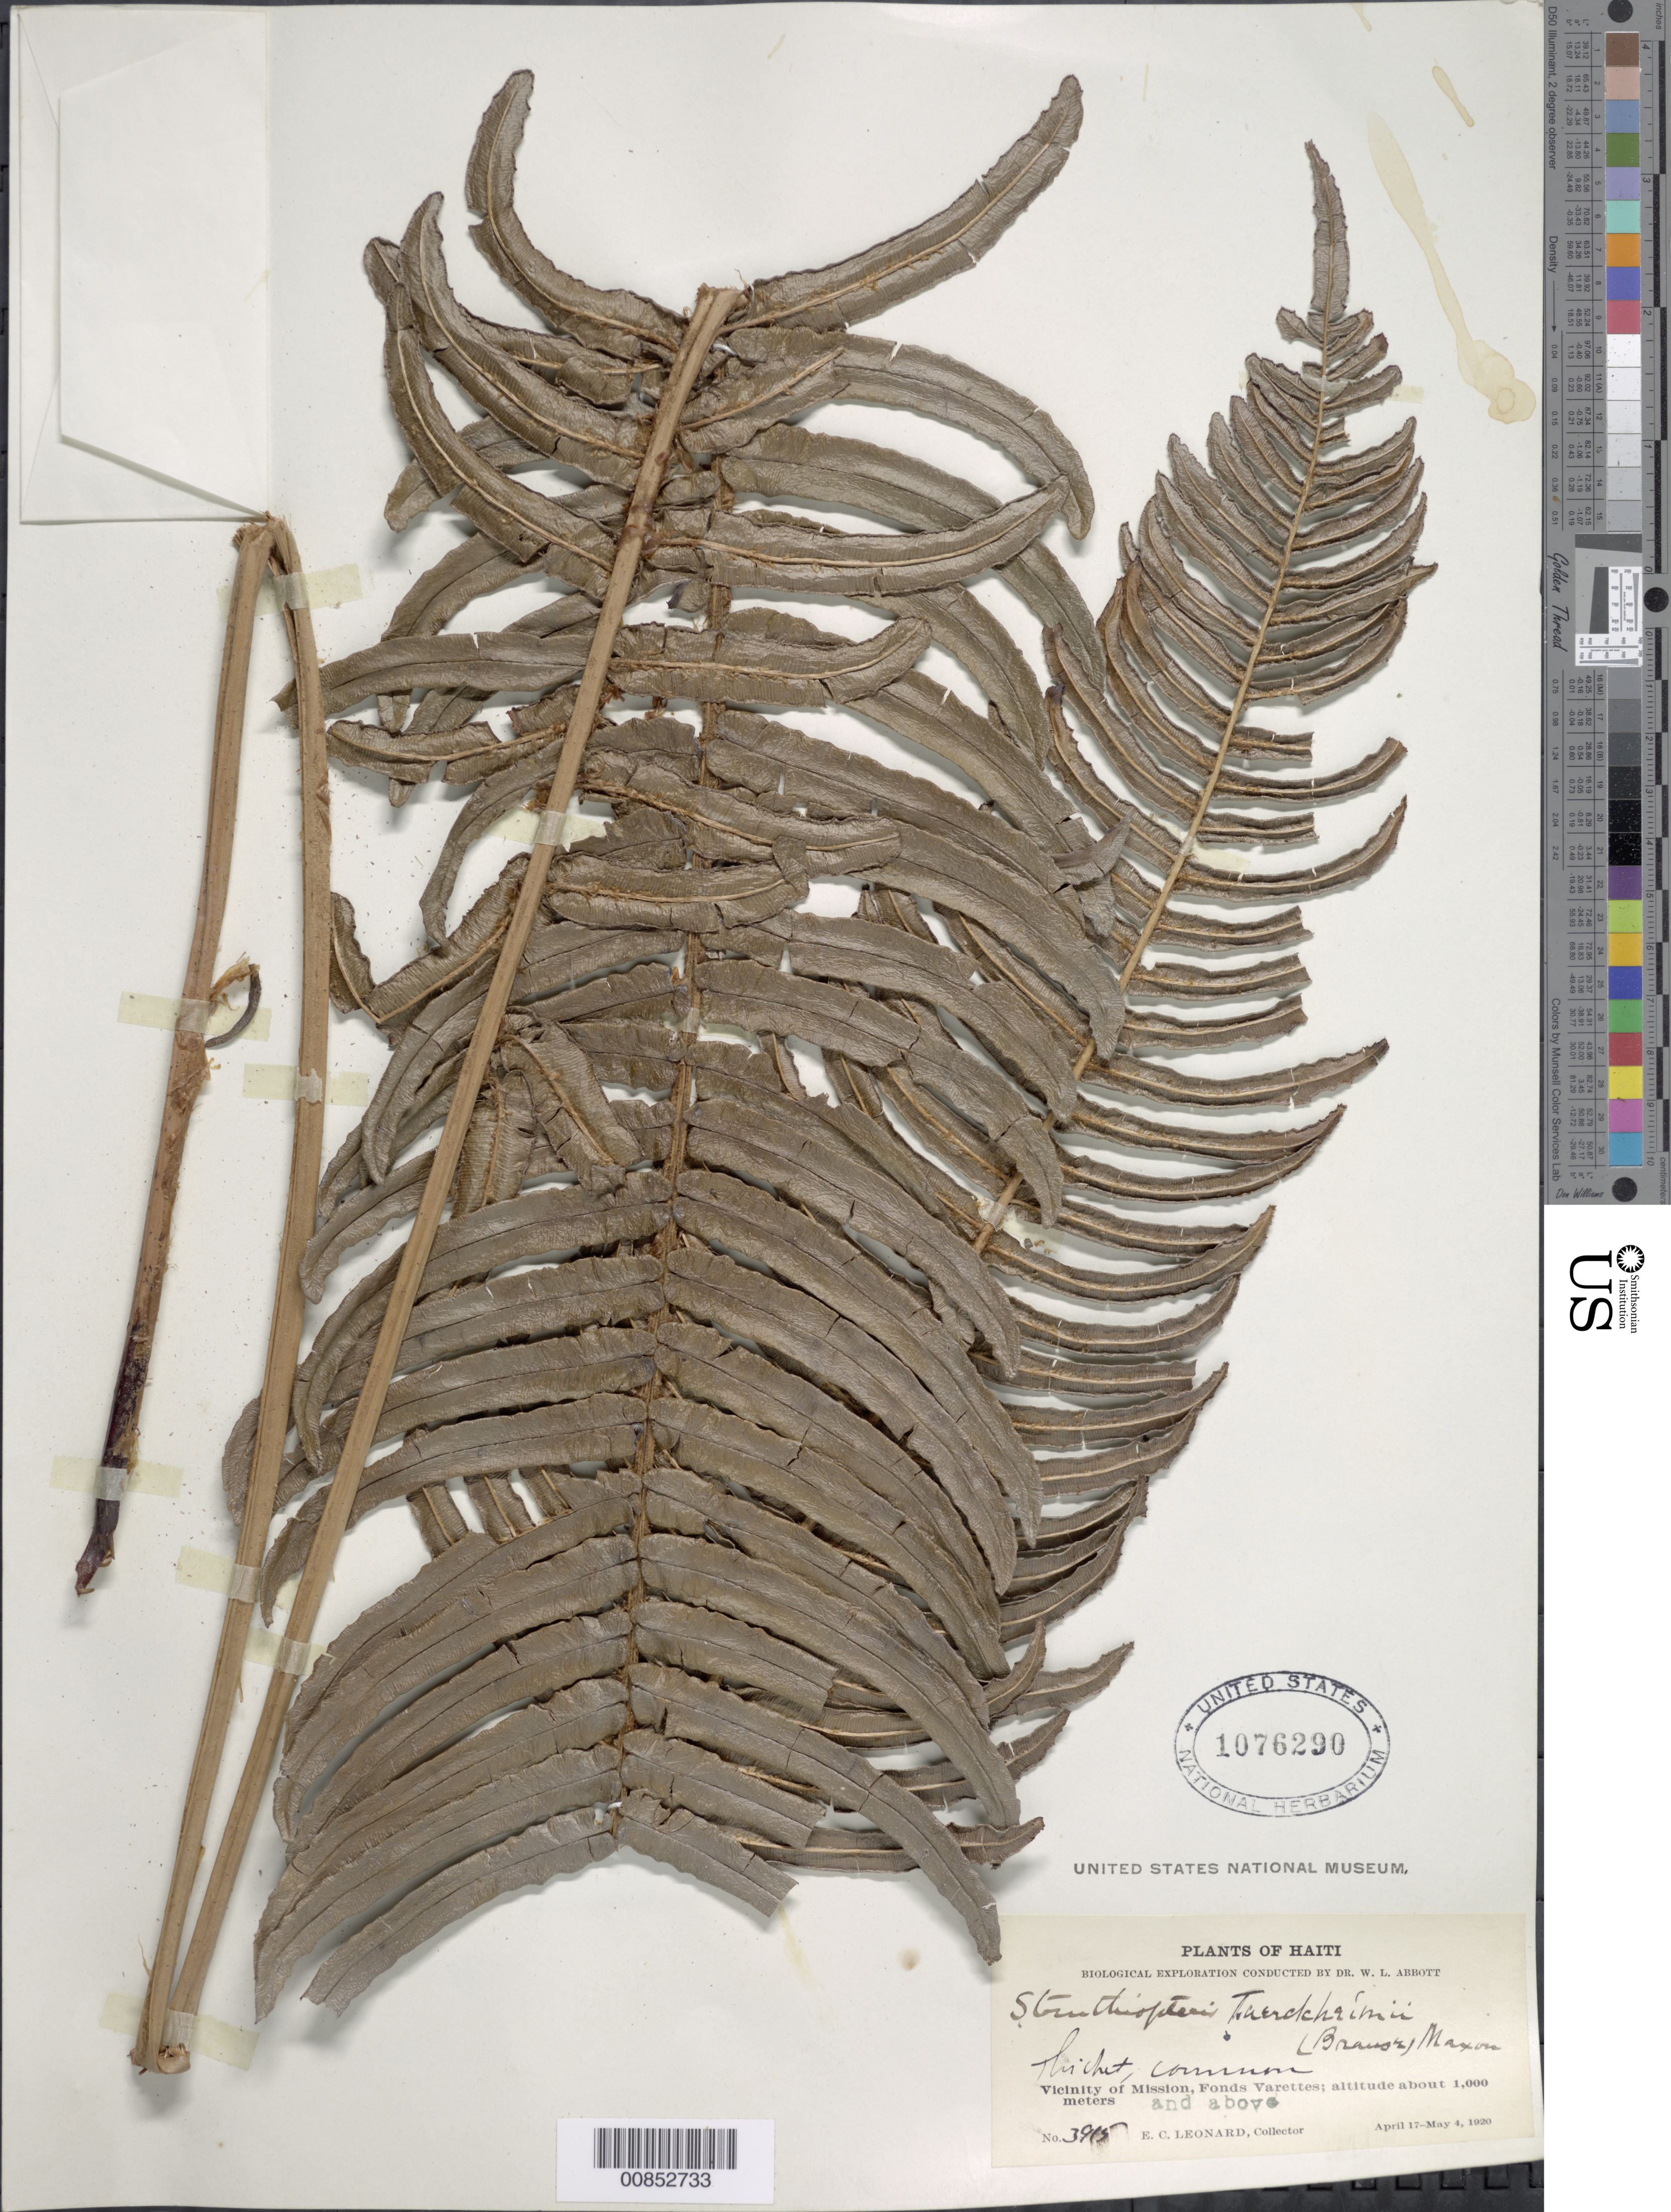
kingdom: Plantae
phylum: Tracheophyta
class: Polypodiopsida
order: Polypodiales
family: Blechnaceae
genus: Blechnum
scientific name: Blechnum tuerckheimii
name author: Brause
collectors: E. C. Leonard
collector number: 3915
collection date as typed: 17 Apr 1920 to 04 May 1920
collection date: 1920-04-17/1920-05-04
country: Haiti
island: Hispaniola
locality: Fonds Varettes, vicinity Mission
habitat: Thicket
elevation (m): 1000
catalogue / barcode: US 1076290